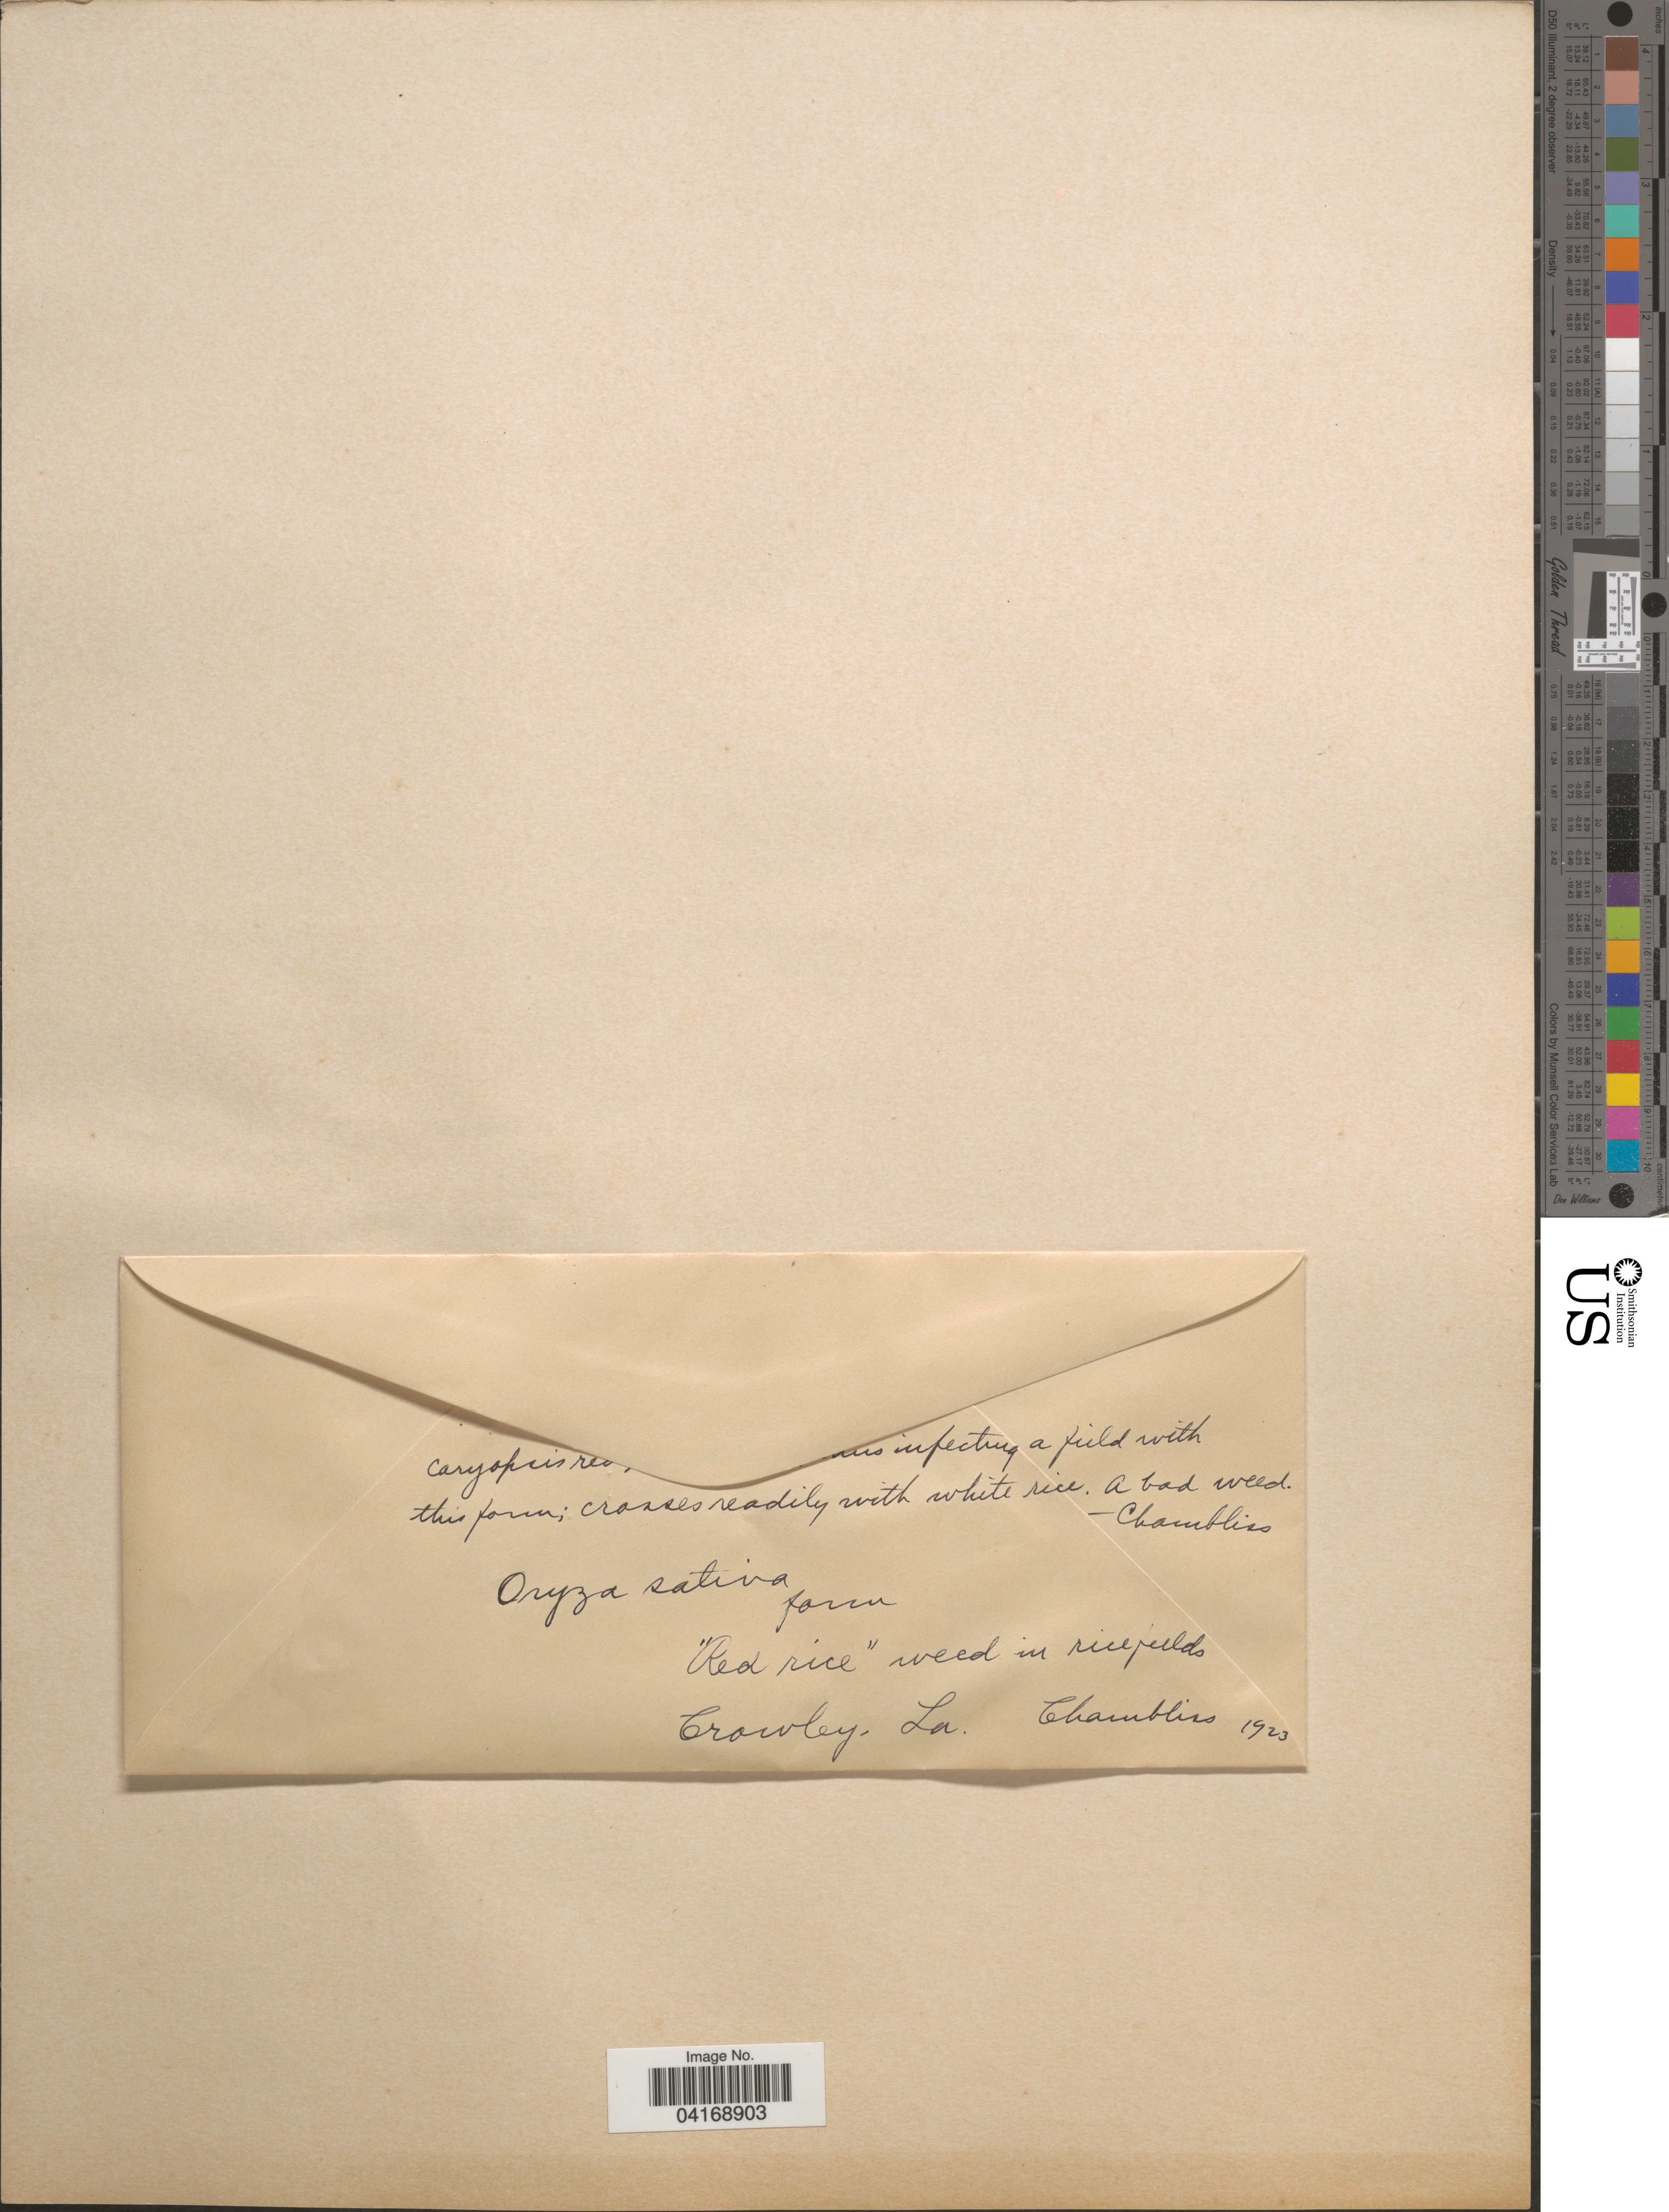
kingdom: Plantae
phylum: Tracheophyta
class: Liliopsida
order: Poales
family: Poaceae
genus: Oryza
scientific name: Oryza sativa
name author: L.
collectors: Chambliss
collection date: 1923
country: United States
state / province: Louisiana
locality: Crowley.